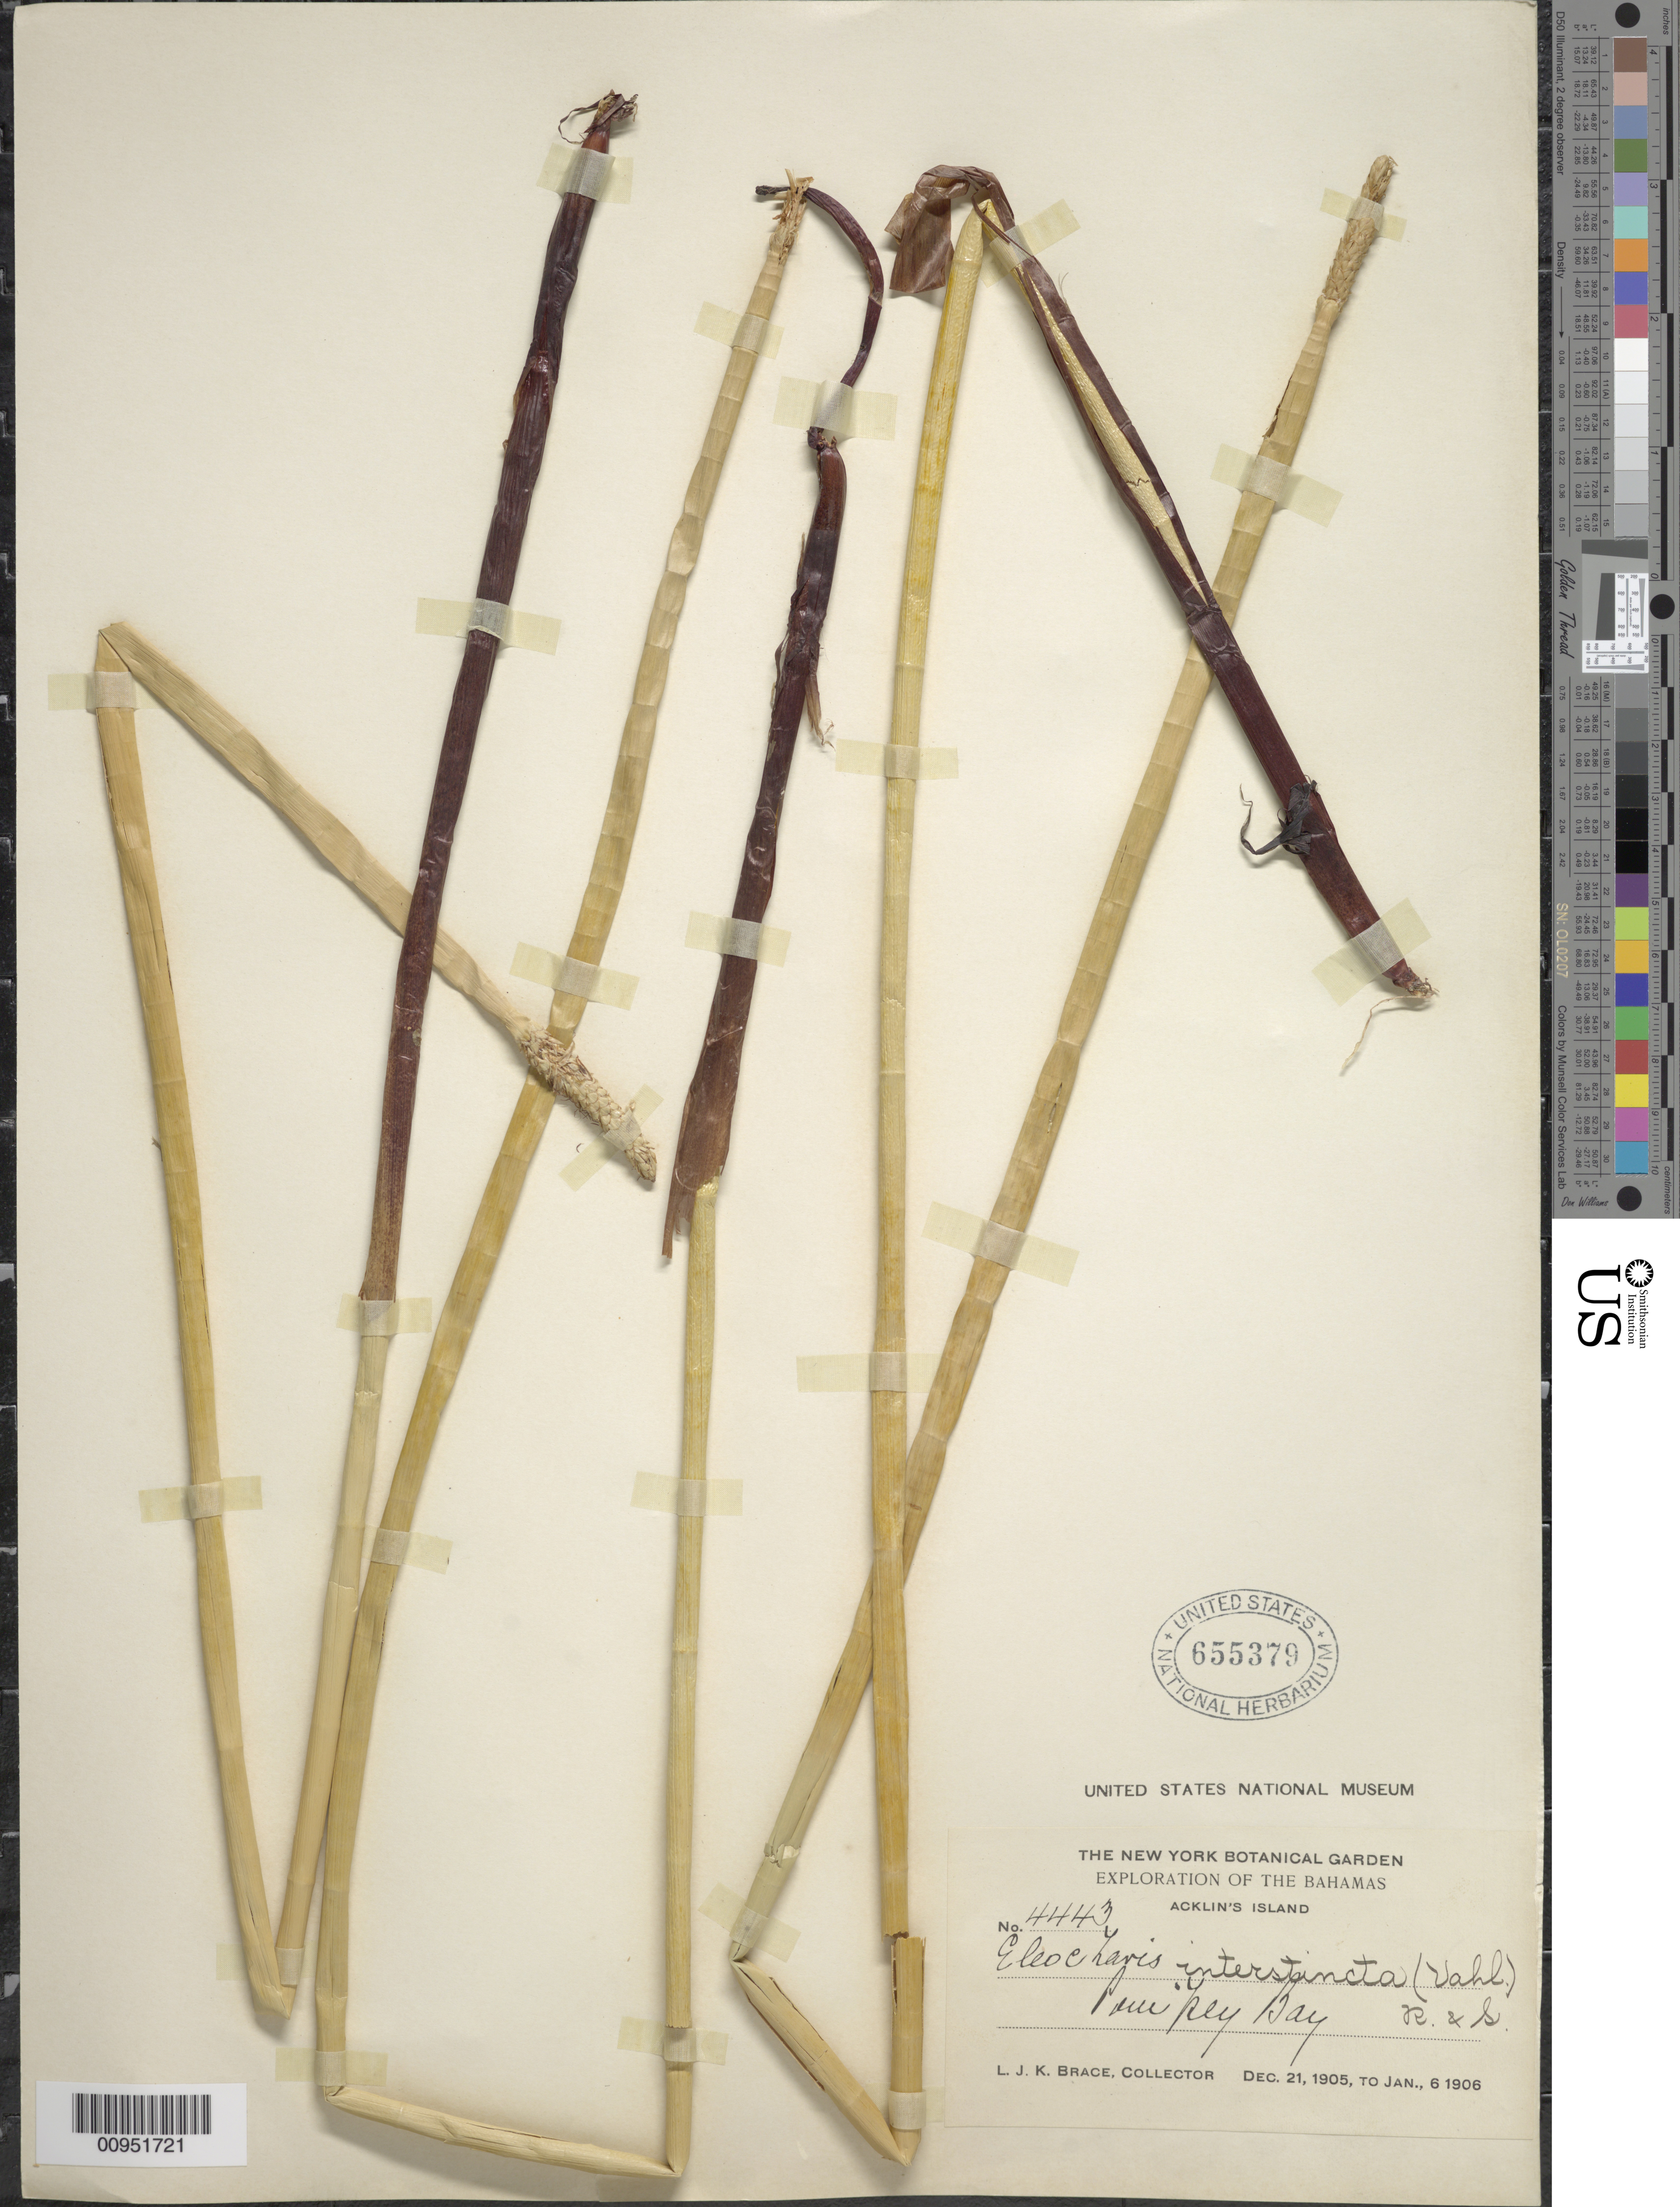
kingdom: Plantae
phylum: Tracheophyta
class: Liliopsida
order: Poales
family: Cyperaceae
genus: Eleocharis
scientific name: Eleocharis interstincta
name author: (Vahl) Roem. & Schult.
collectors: L. J. K. Brace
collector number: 4443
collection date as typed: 21 Dec 1905 to 06 Jan 1906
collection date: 1905-12-21/1906-01-06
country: Bahamas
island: Acklins I.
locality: Pine Key Bay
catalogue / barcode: US 655379